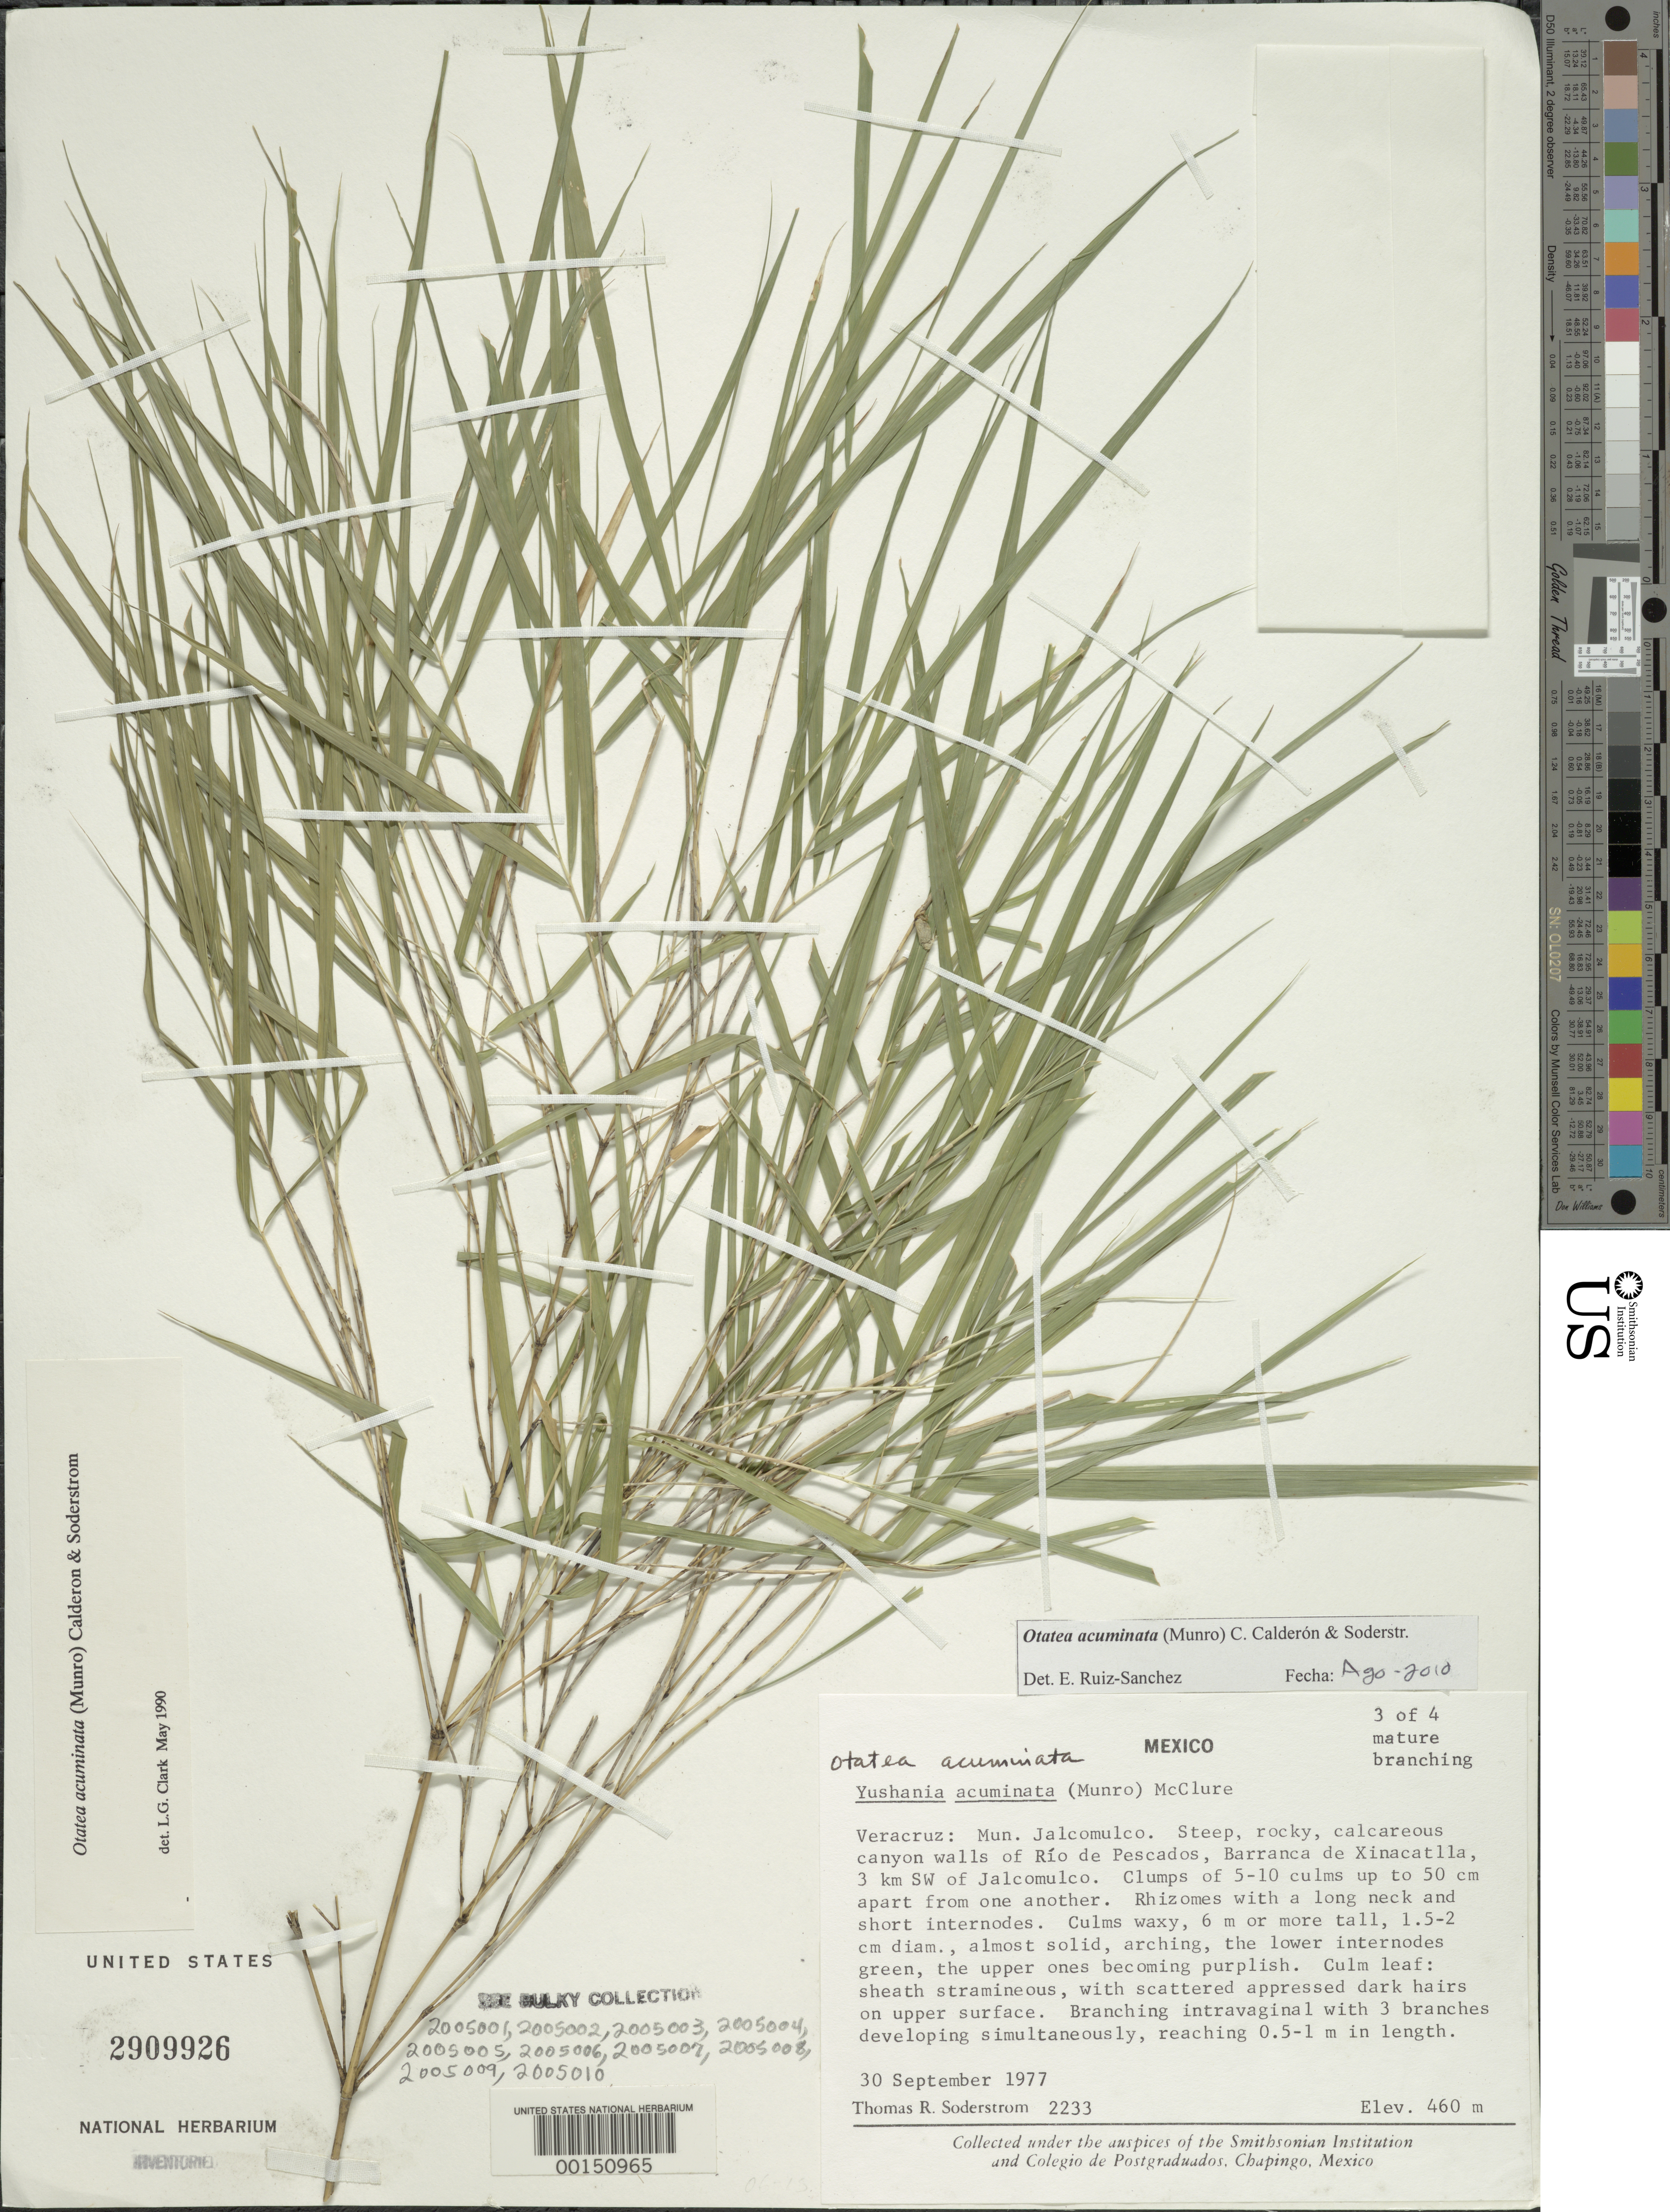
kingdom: Plantae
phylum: Tracheophyta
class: Liliopsida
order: Poales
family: Poaceae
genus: Otatea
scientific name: Otatea acuminata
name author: (Munro) C. E. Calderón & Soderstr.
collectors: T. R. Soderstrom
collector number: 2233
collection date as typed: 30 Sep 1977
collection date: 1977-09-30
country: Mexico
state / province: Veracruz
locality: Jalcomulco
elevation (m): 460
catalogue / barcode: US 2909926